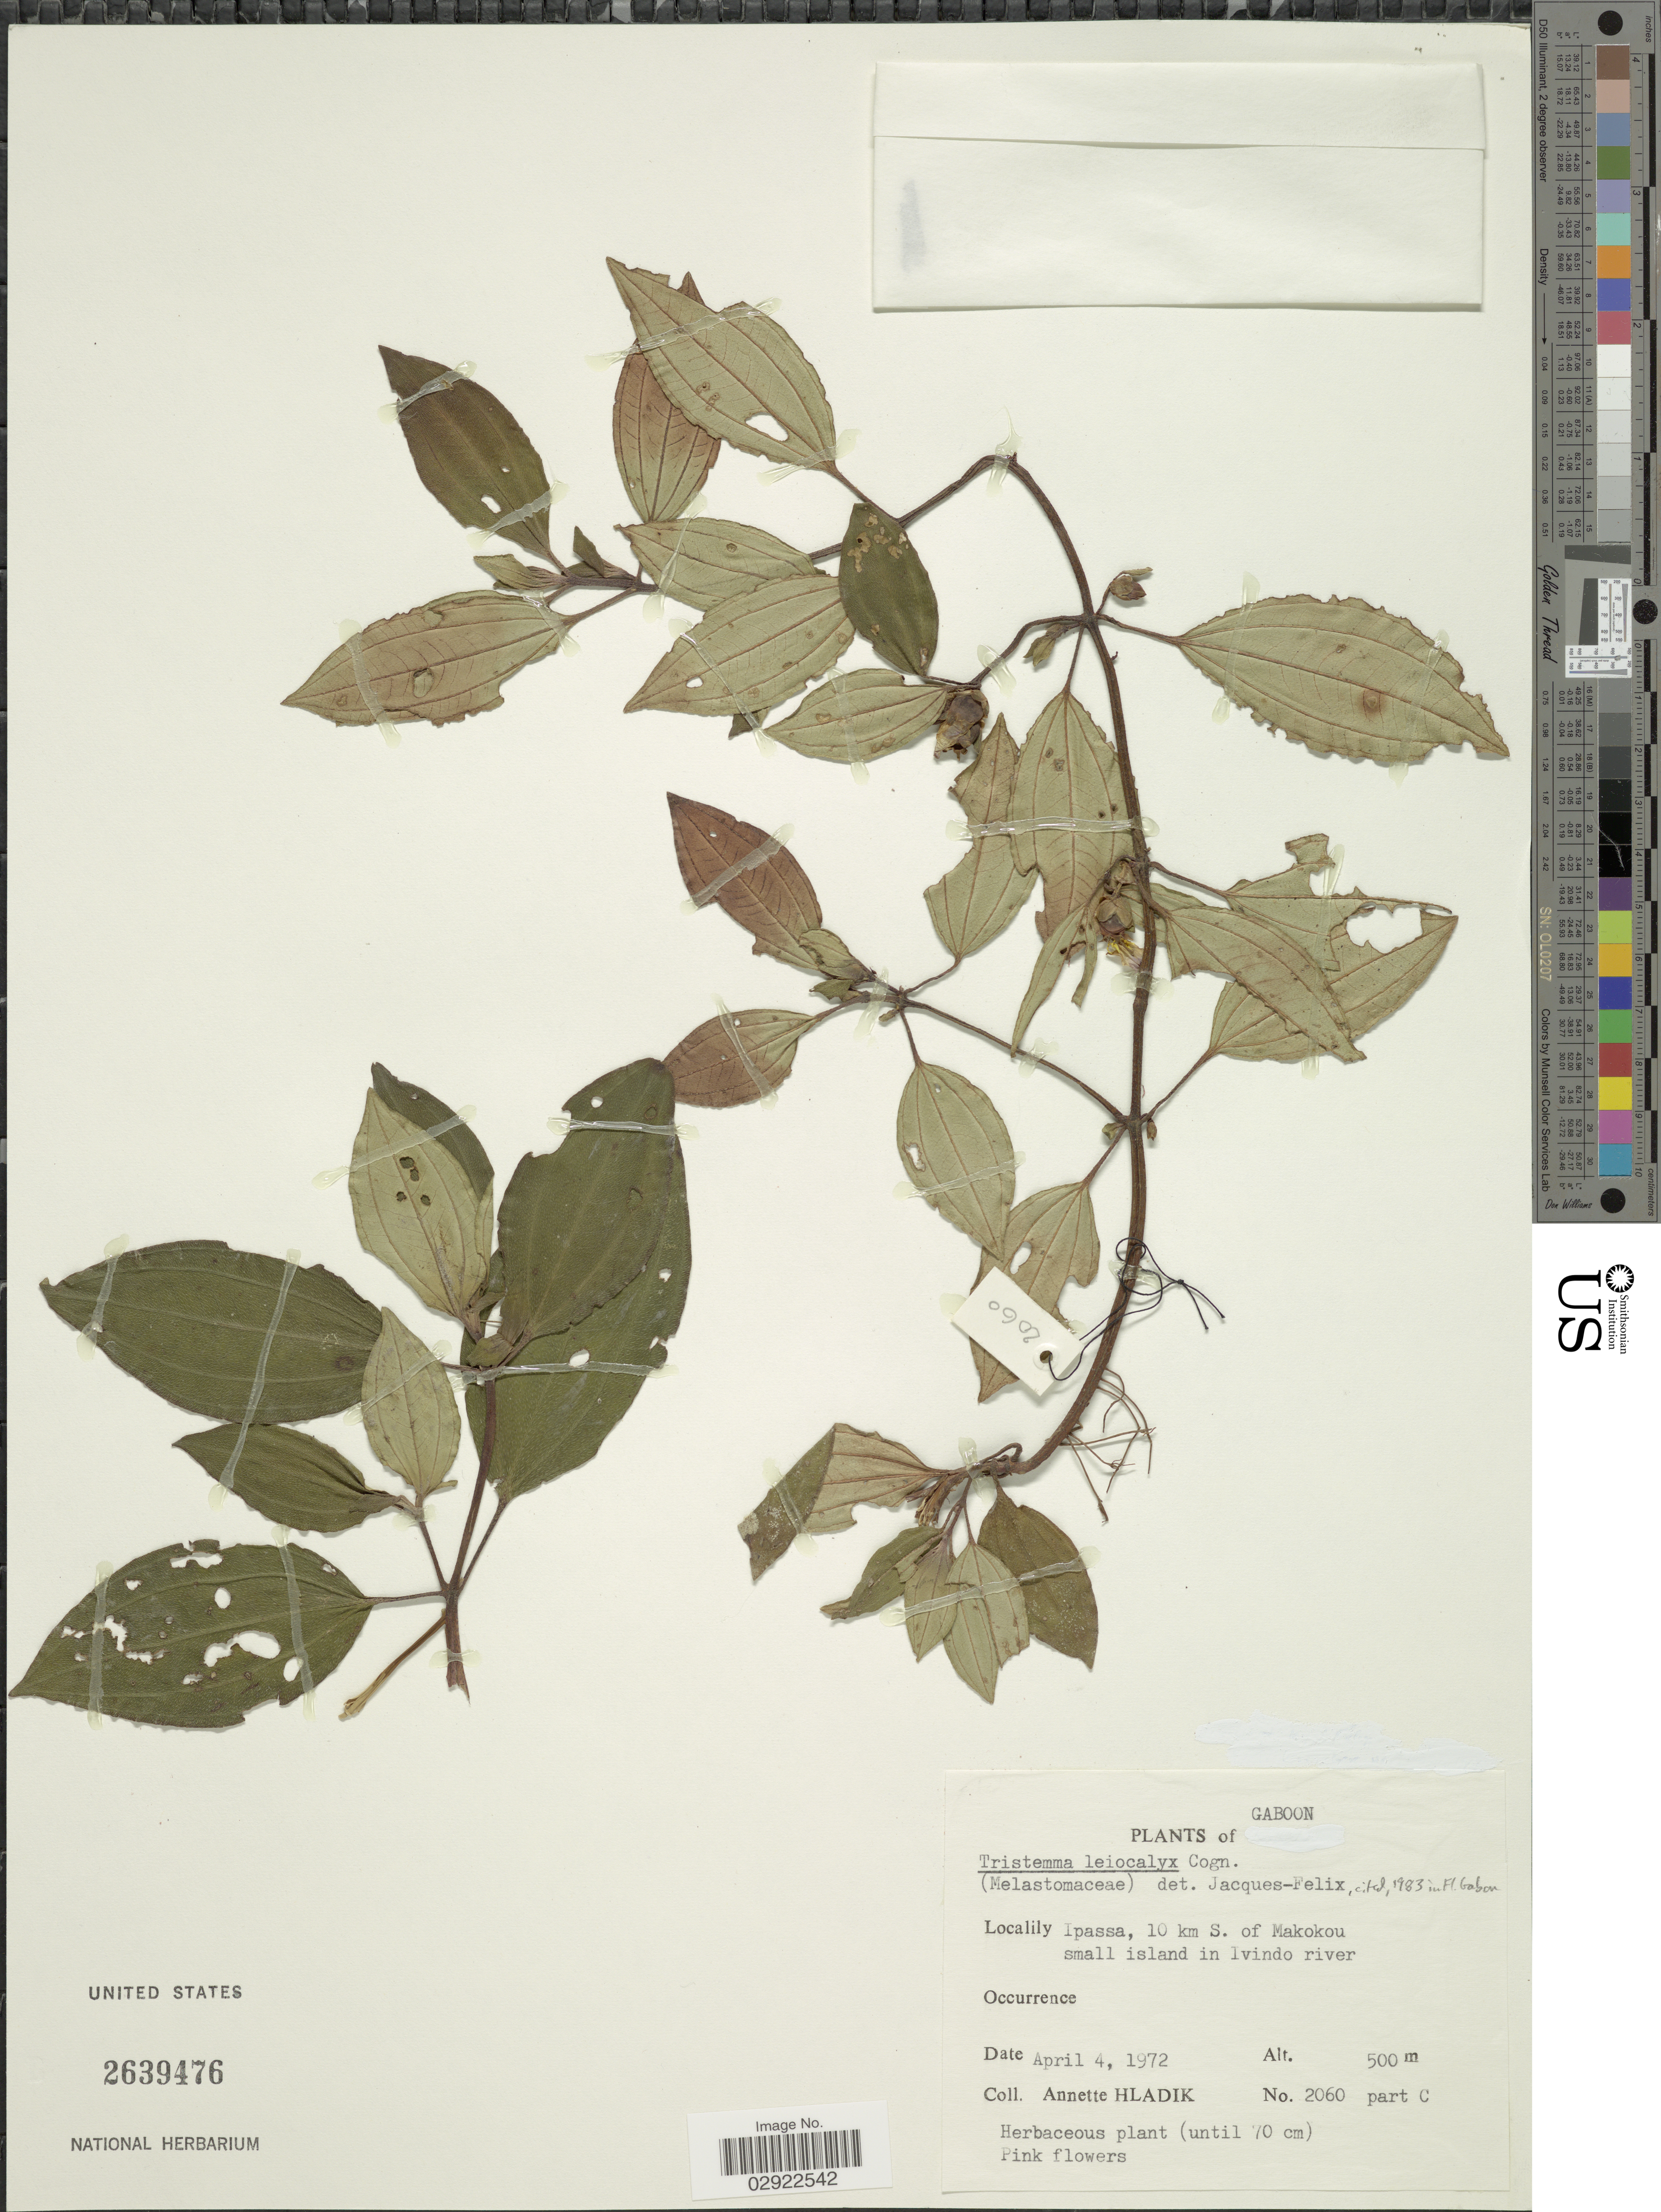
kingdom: Plantae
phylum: Tracheophyta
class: Magnoliopsida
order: Myrtales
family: Melastomataceae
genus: Tristemma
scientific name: Tristemma leiocalyx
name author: Cogn.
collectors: A. Hladik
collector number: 2060 part C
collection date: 1972-04-04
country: Gabon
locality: Gaboon. Ipassa, 10 km S. of Makokou, small island in Ivindo river.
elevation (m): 500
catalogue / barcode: US 2639476